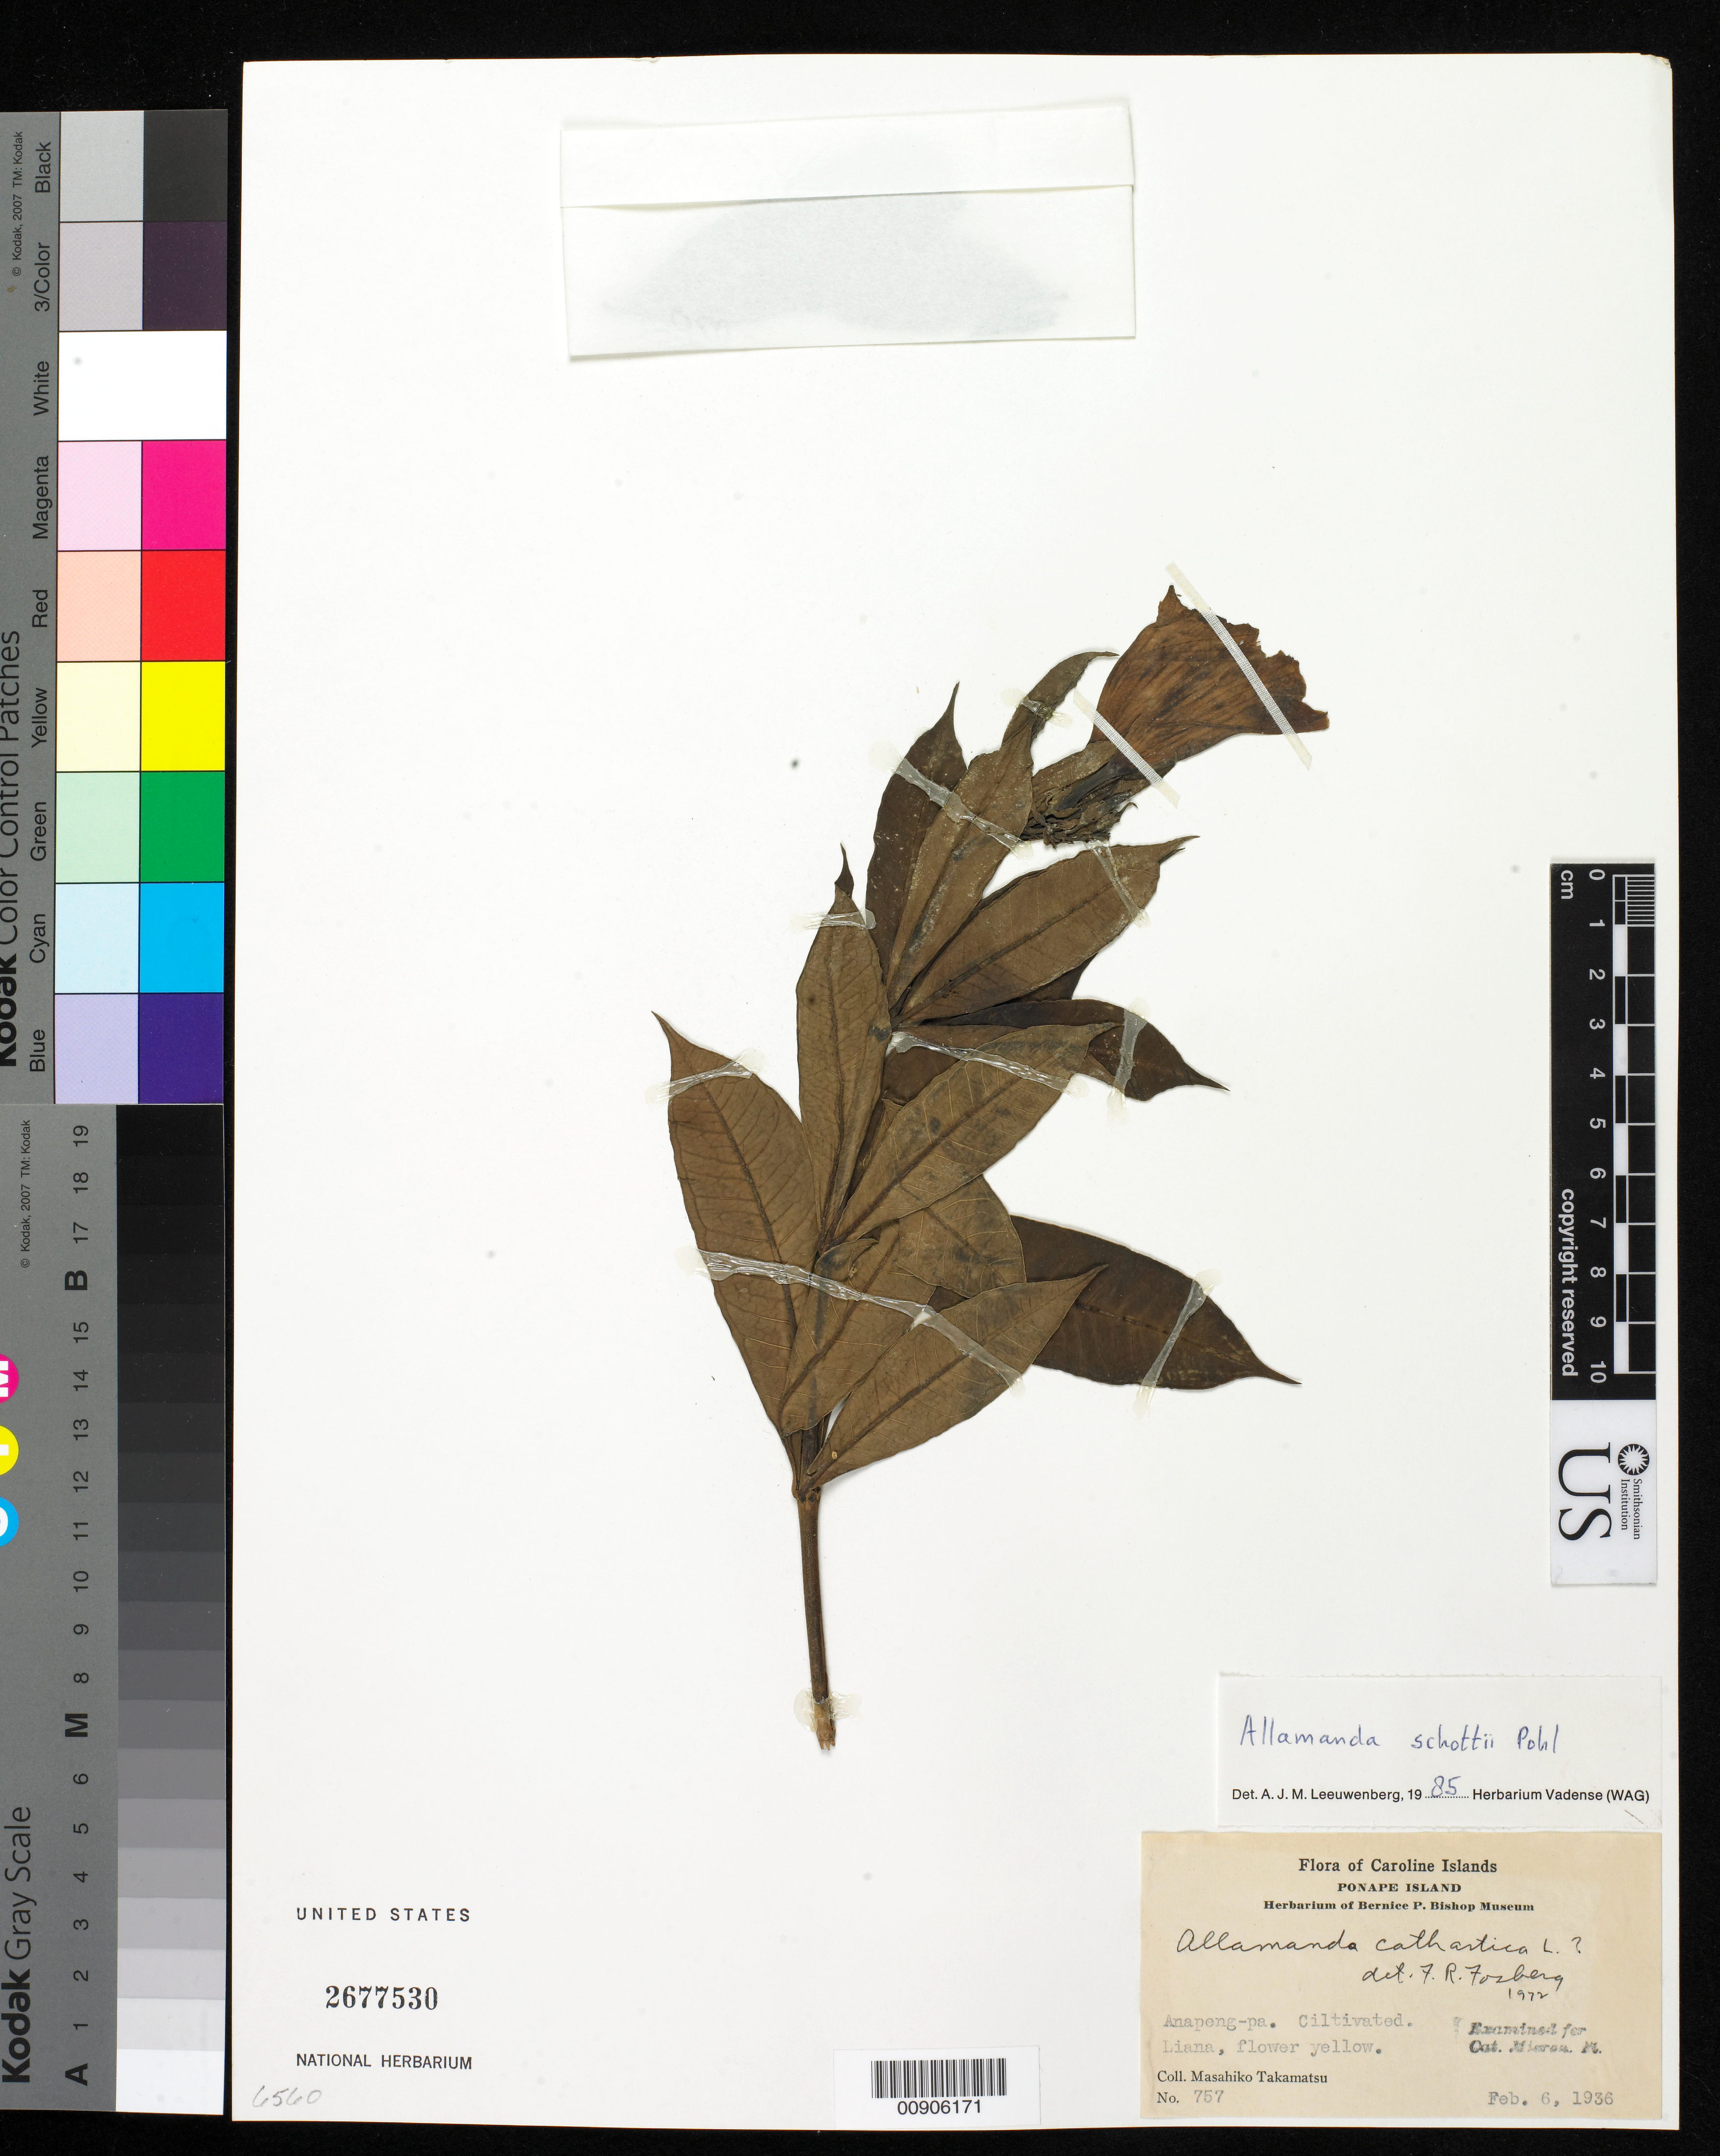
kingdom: Plantae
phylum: Tracheophyta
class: Magnoliopsida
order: Gentianales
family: Apocynaceae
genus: Allamanda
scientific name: Allamanda schottii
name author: Pohl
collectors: M. Takamatsu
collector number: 757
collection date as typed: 06 Feb 1936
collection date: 1936-02-06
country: Micronesia, Federated States of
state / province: Pohnpei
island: Pohnpei [Ponape]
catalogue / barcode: US 2677530